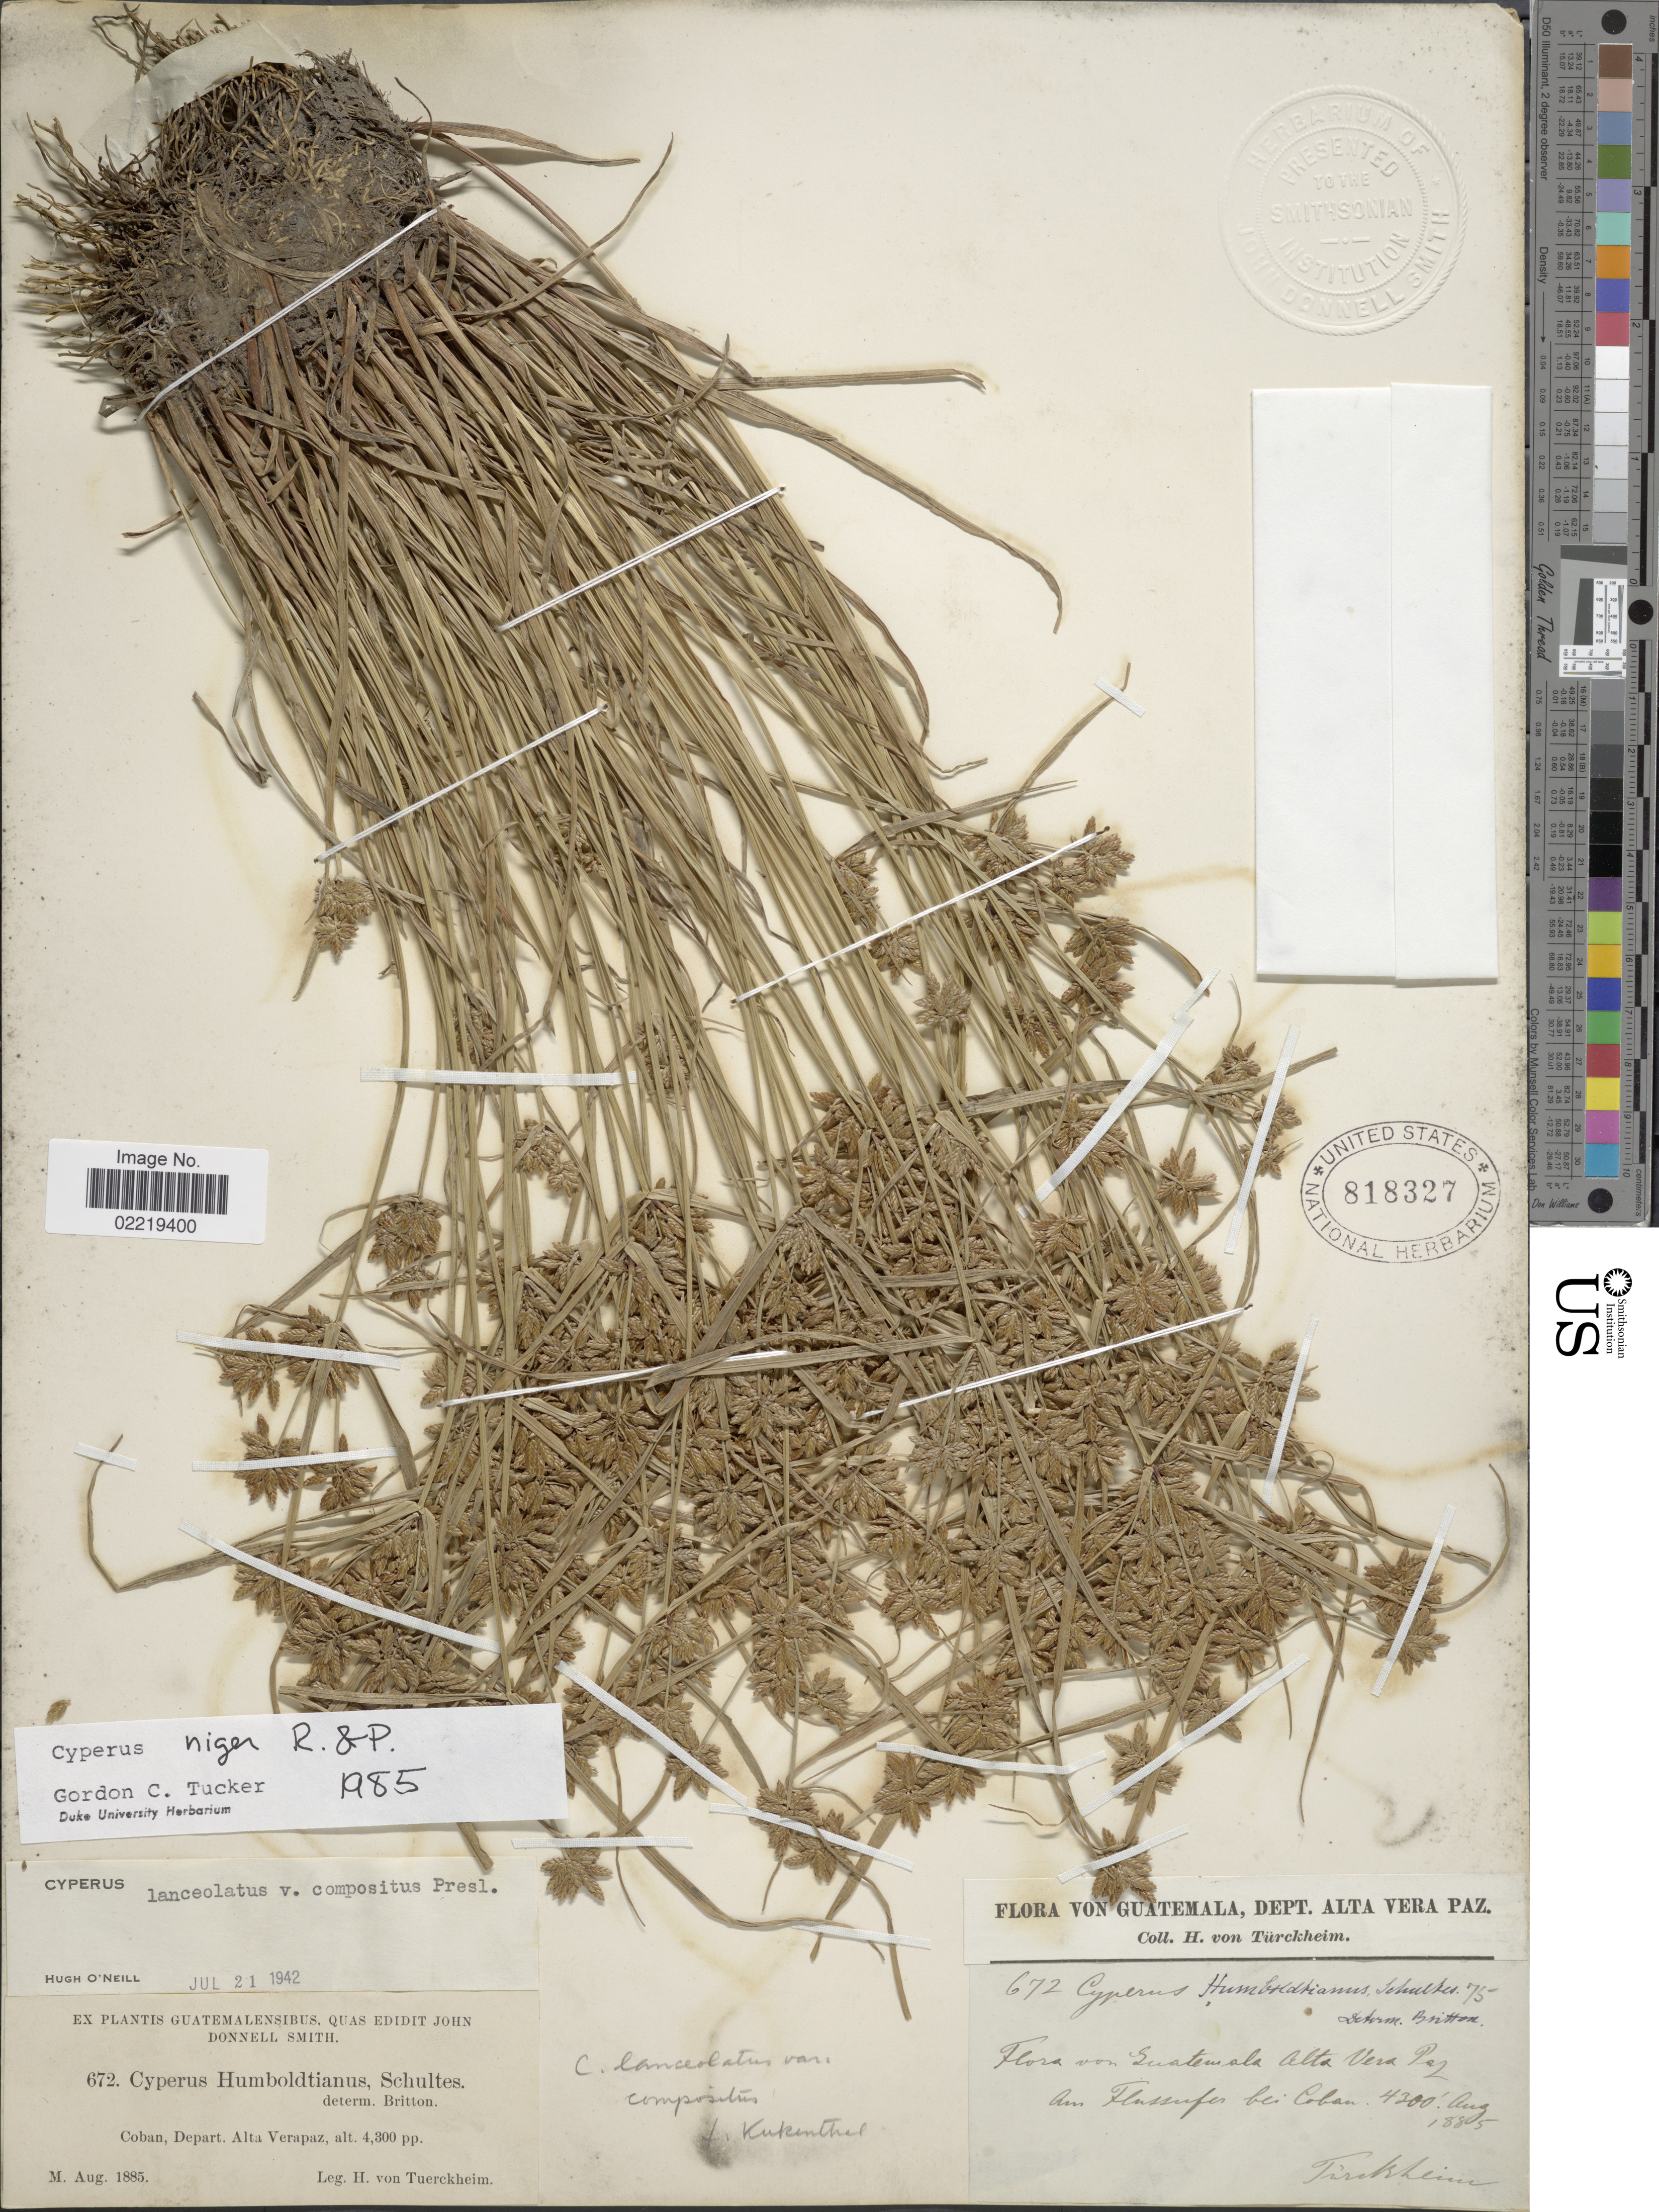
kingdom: Plantae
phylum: Tracheophyta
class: Liliopsida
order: Poales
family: Cyperaceae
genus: Cyperus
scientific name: Cyperus niger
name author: Ruiz & Pav.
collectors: H. von Türckheim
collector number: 672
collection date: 1885-08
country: Guatemala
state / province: Alta Verapaz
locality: Coban, Depart., Alta Verapaz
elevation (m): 1311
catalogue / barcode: US 818327